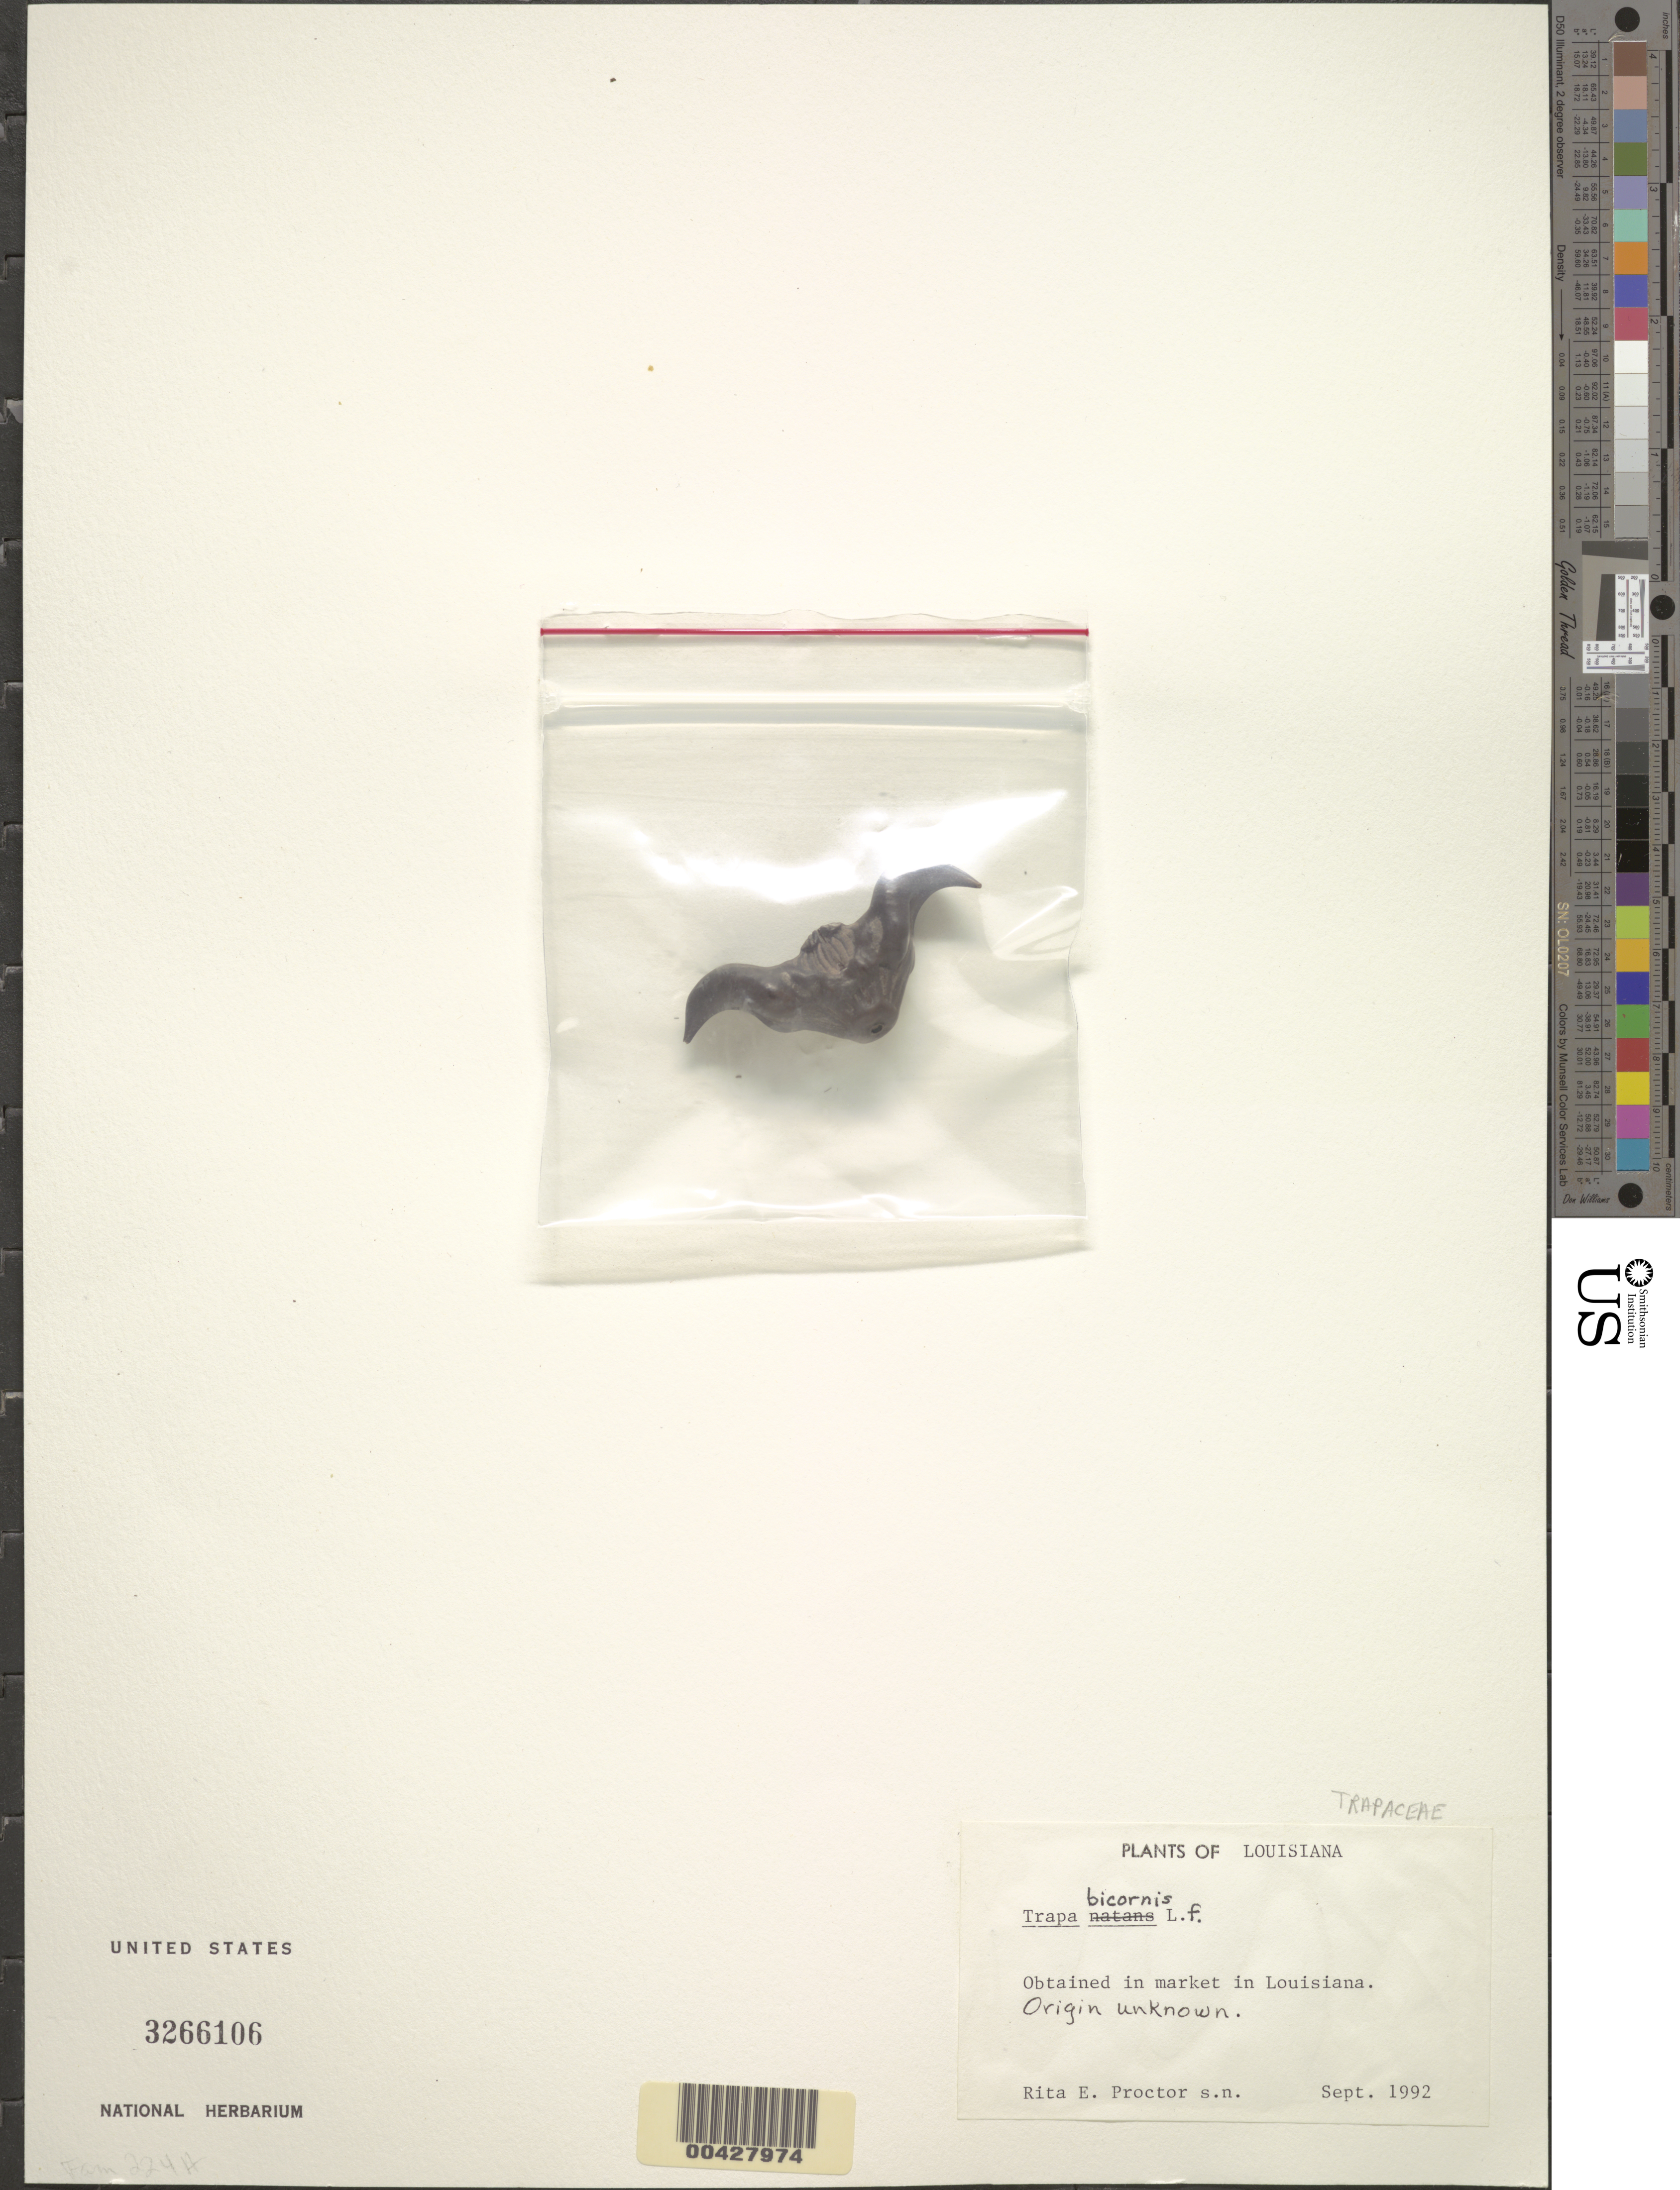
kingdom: Plantae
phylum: Tracheophyta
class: Magnoliopsida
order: Myrtales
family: Lythraceae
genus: Trapa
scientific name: Trapa bicornis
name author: L. f.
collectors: R. Proctor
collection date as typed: Sep 1992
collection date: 1992-09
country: United States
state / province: Louisiana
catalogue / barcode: US 3266106